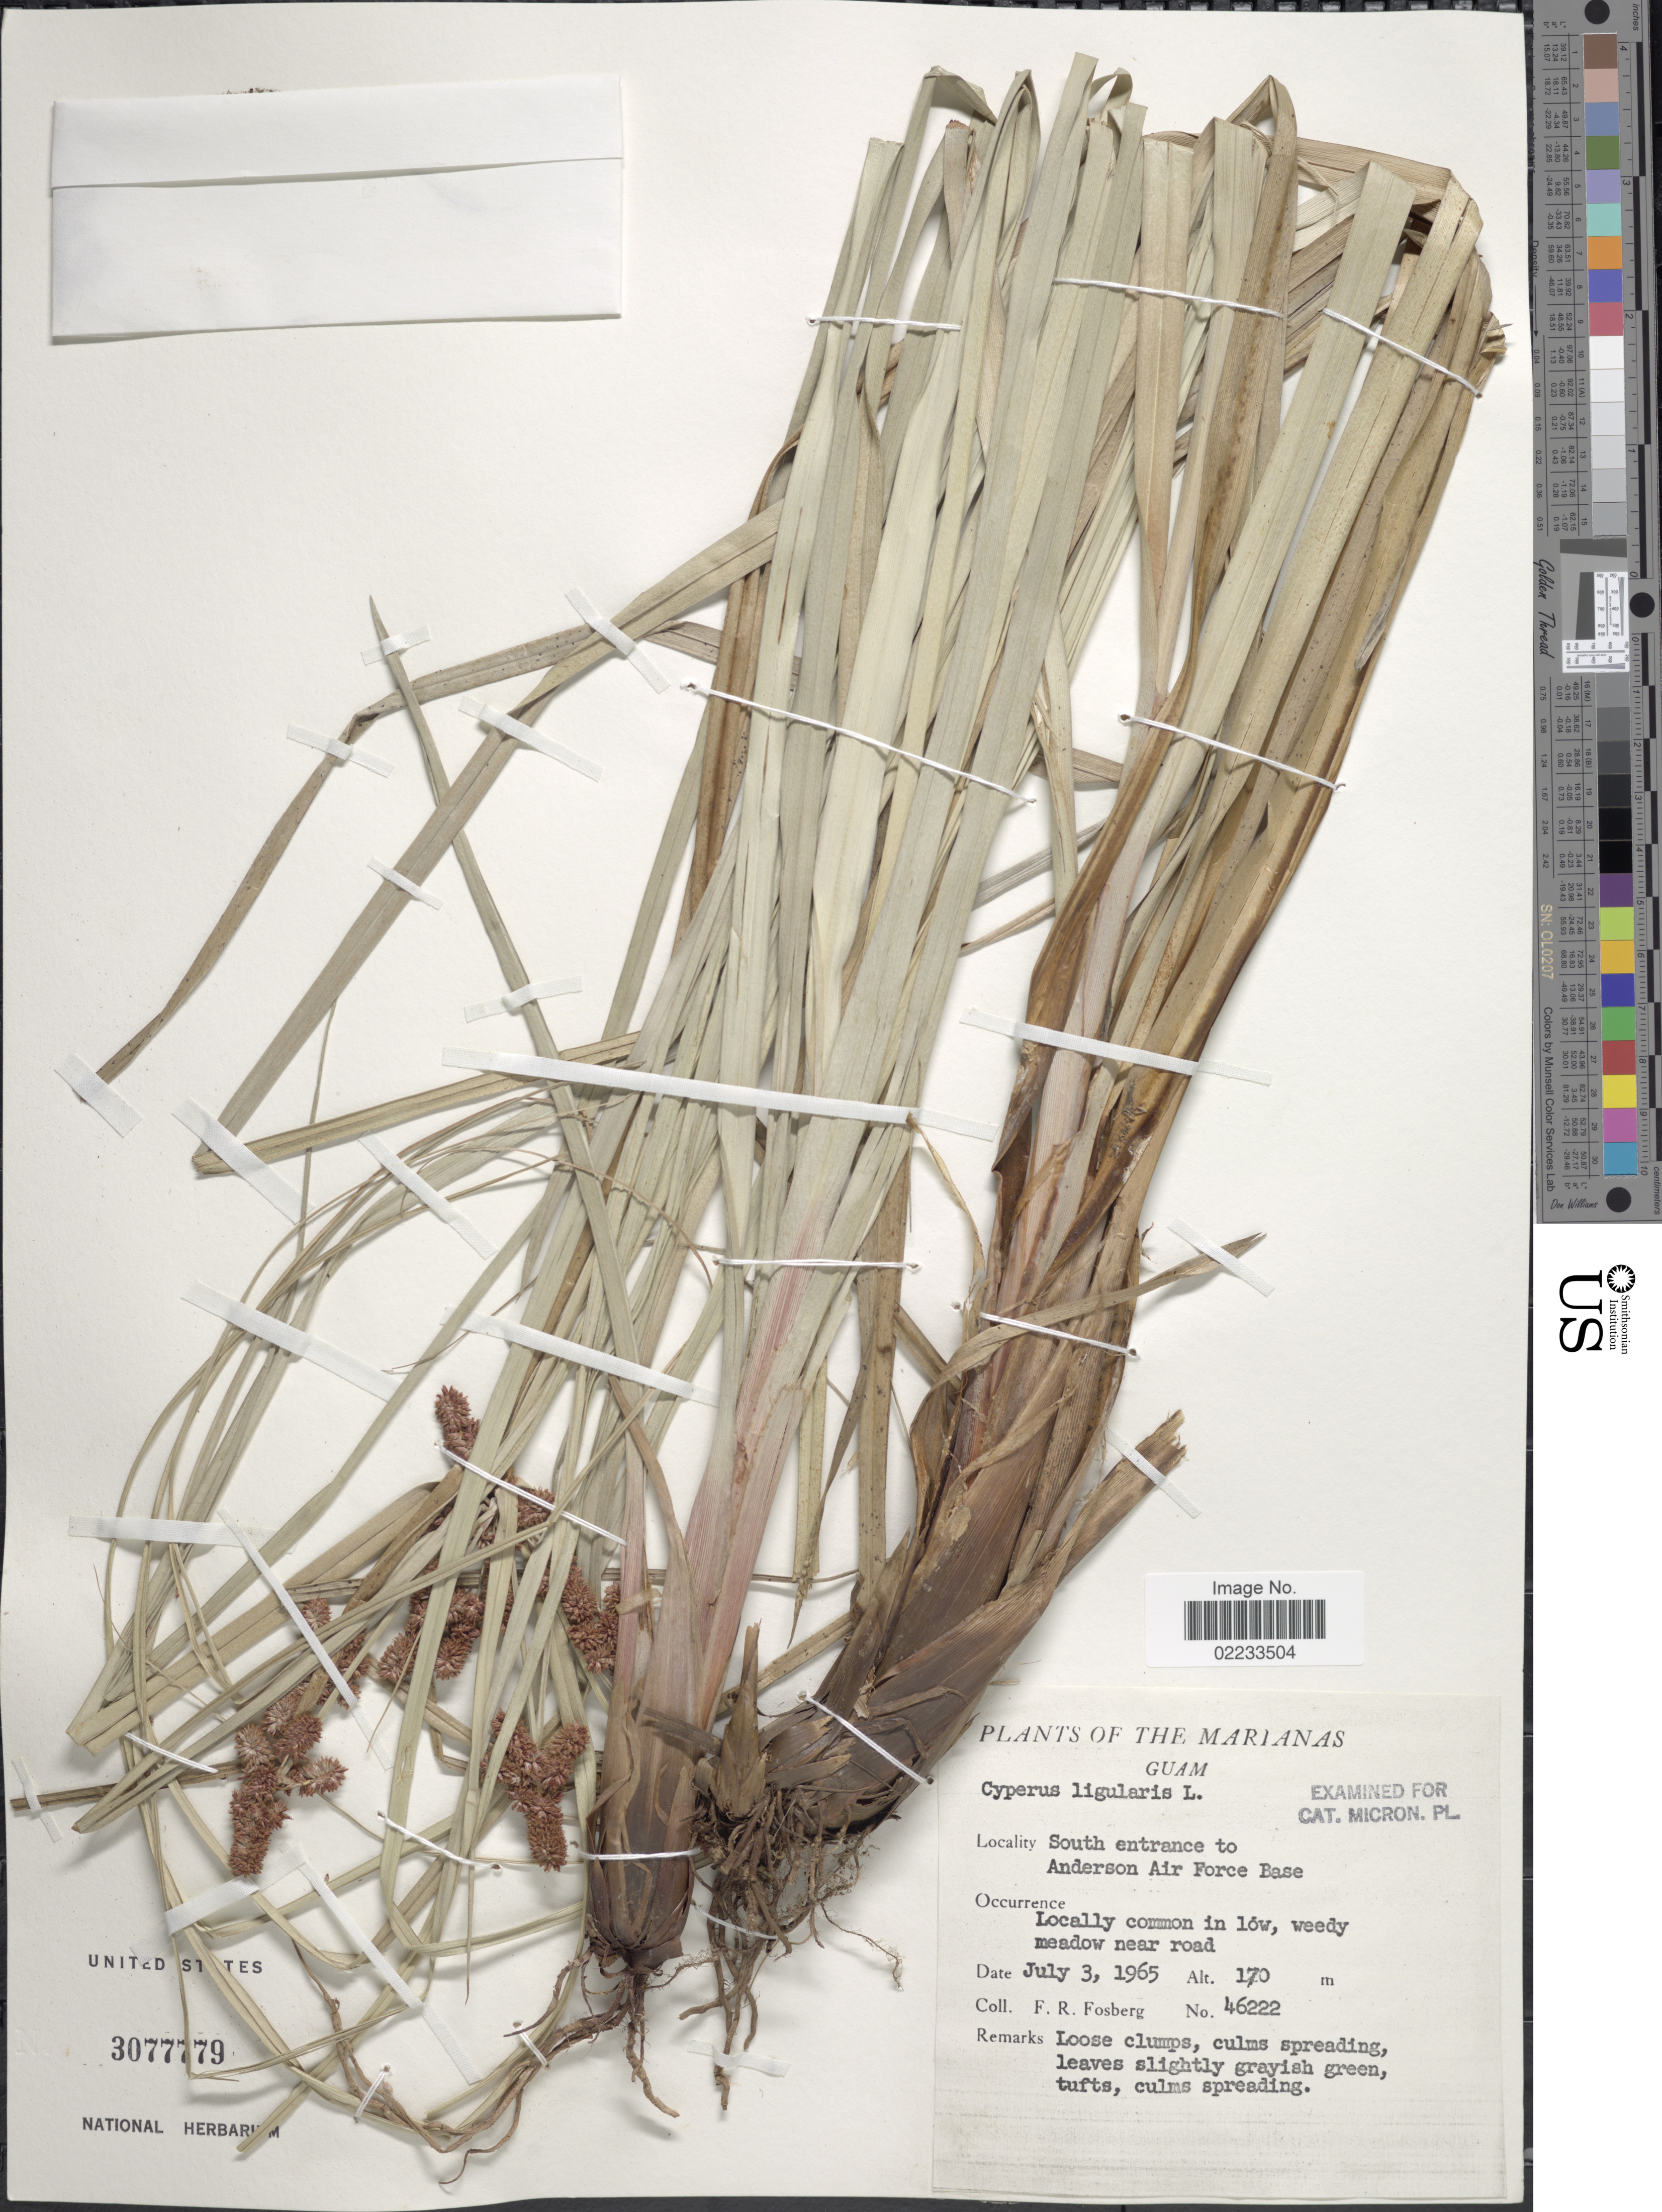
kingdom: Plantae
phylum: Tracheophyta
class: Liliopsida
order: Poales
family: Cyperaceae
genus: Cyperus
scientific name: Cyperus ligularis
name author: L.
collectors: F. R. Fosberg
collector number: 46222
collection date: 1965-07-03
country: Guam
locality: The Marianas, South entrance to Andersen Air Force Base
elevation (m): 170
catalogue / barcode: US 3077779